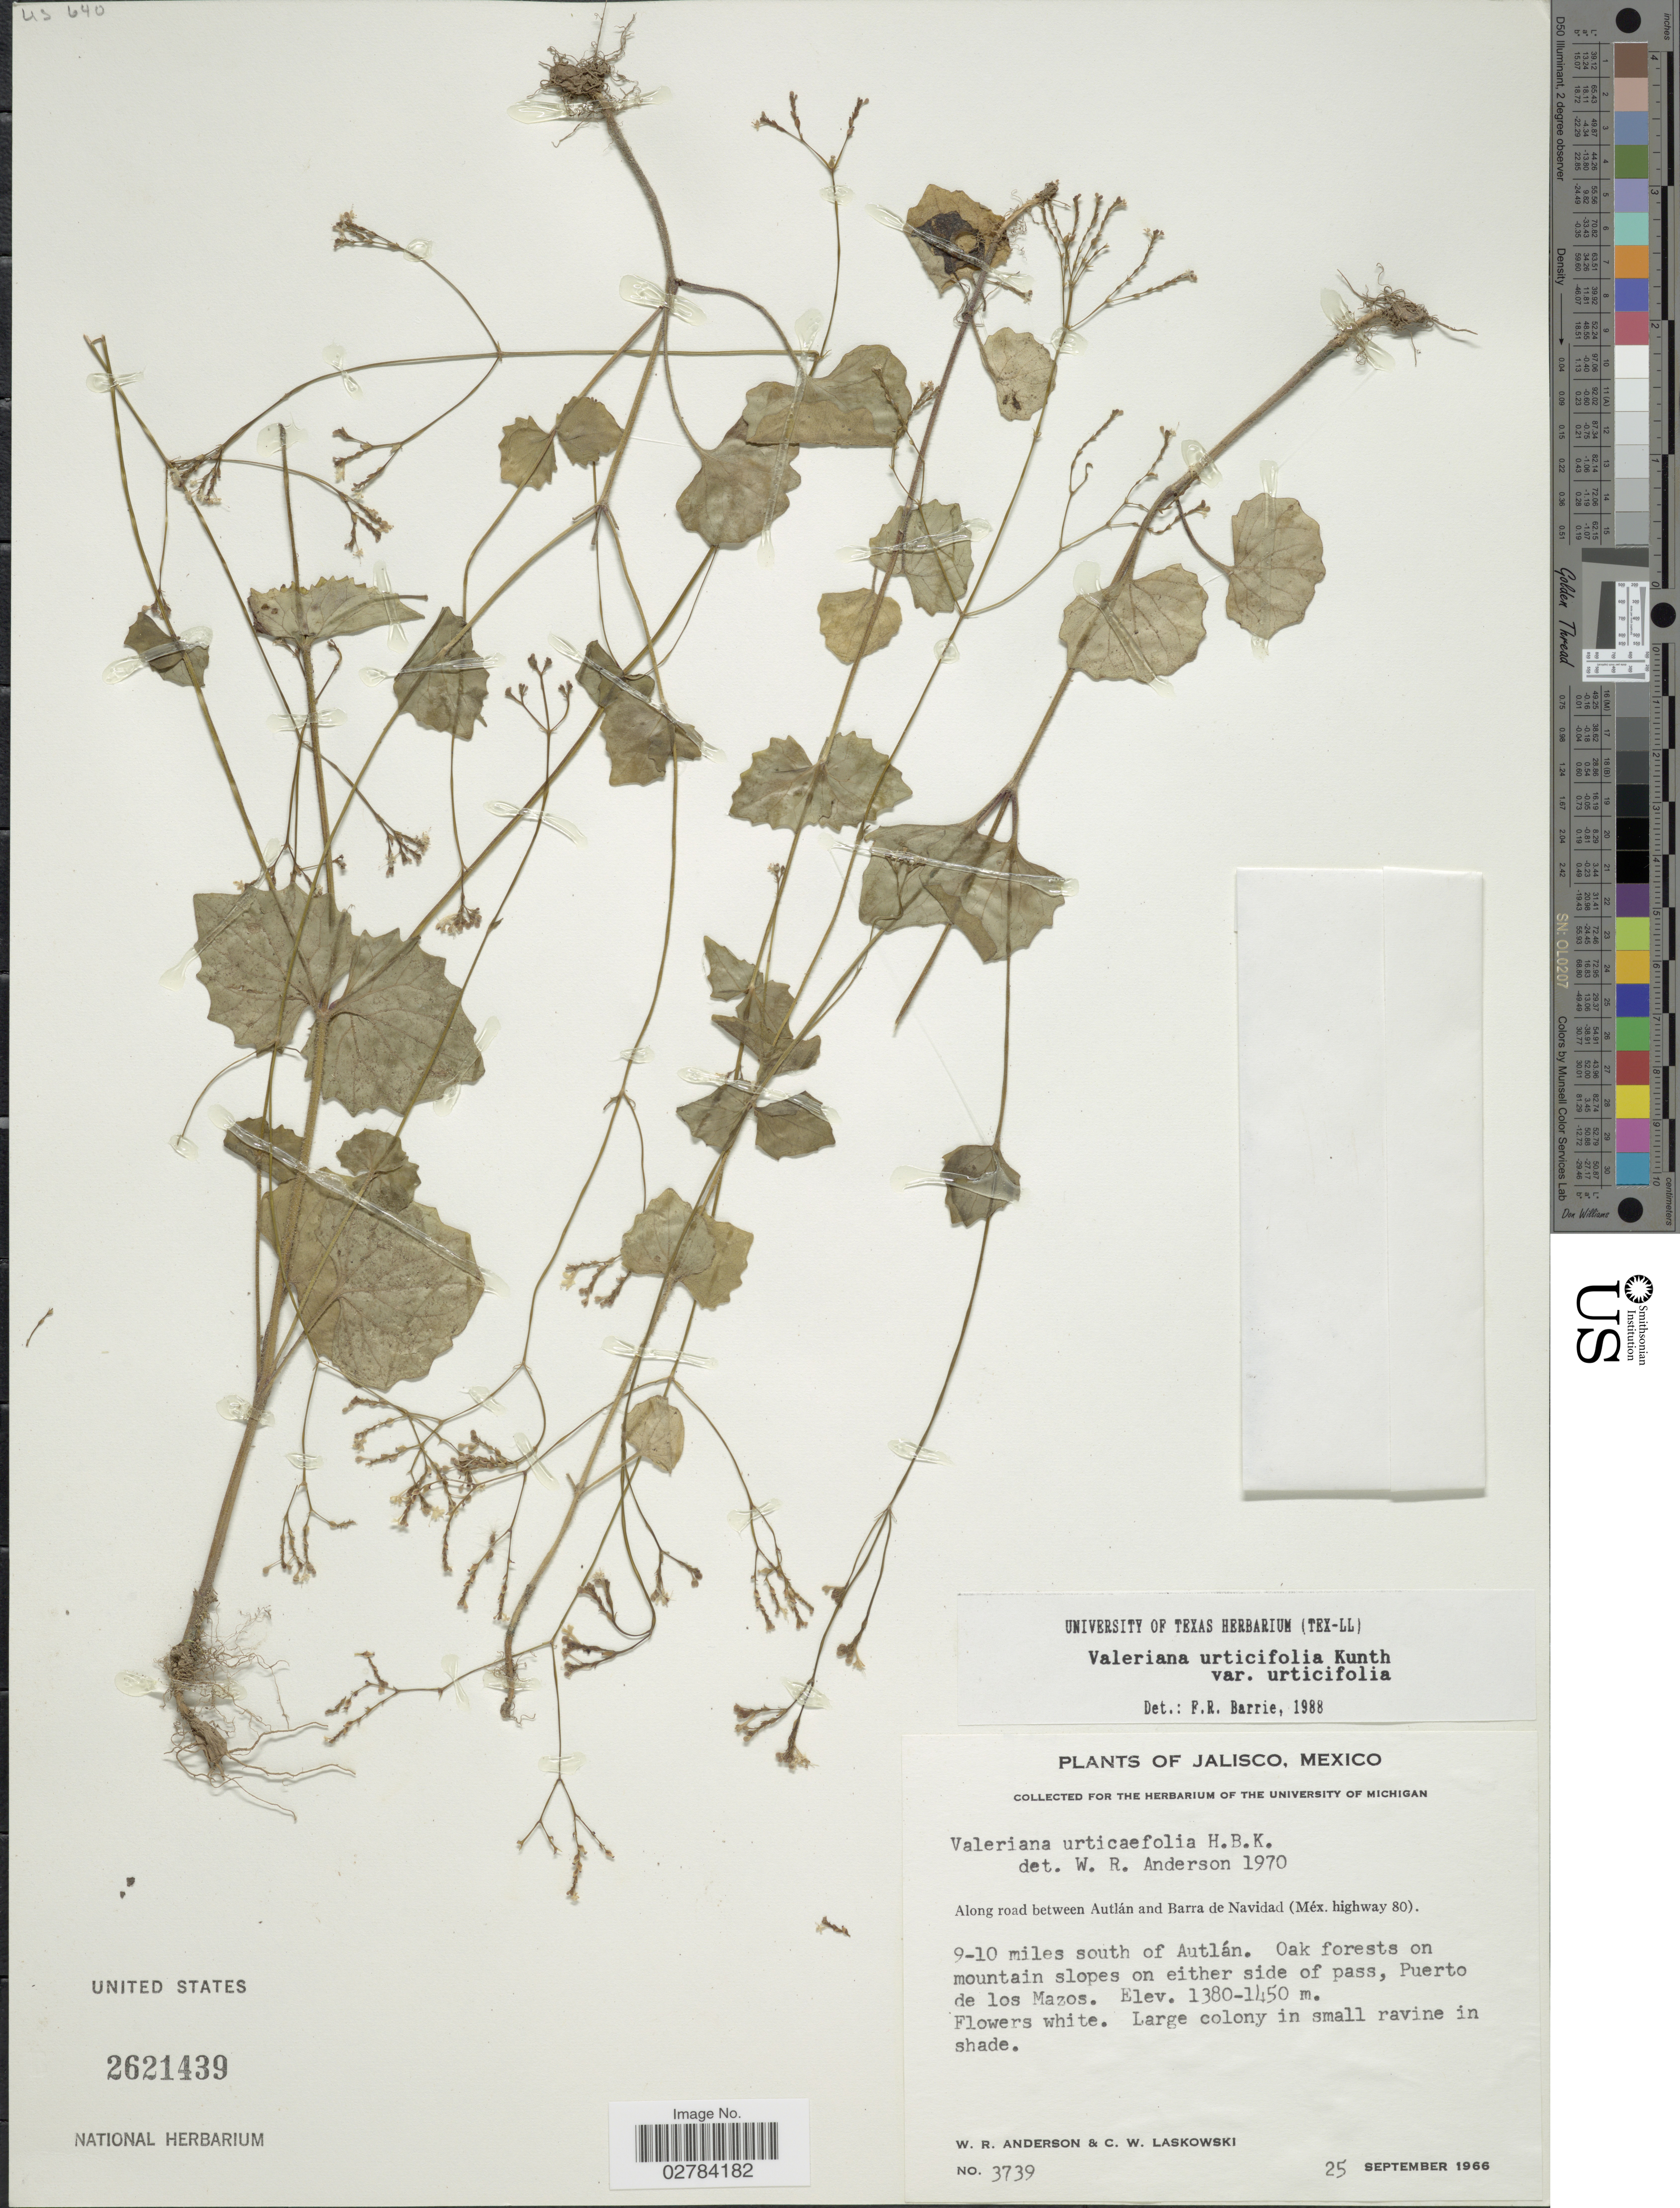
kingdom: Plantae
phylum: Tracheophyta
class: Magnoliopsida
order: Dipsacales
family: Caprifoliaceae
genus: Valeriana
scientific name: Valeriana urticifolia var. urticifolia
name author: Kunth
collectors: W. Anderson & C. Laskowski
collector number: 3739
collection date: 1966-09-25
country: Mexico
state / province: Jalisco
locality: Along road between Autlán and Barra de Navidad (Méx. highway 80). 9-10 miles south of Autlán, Oak forests on mountain slopes on either side of pass, Puerto de los Mazos.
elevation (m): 1380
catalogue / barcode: US 2621439